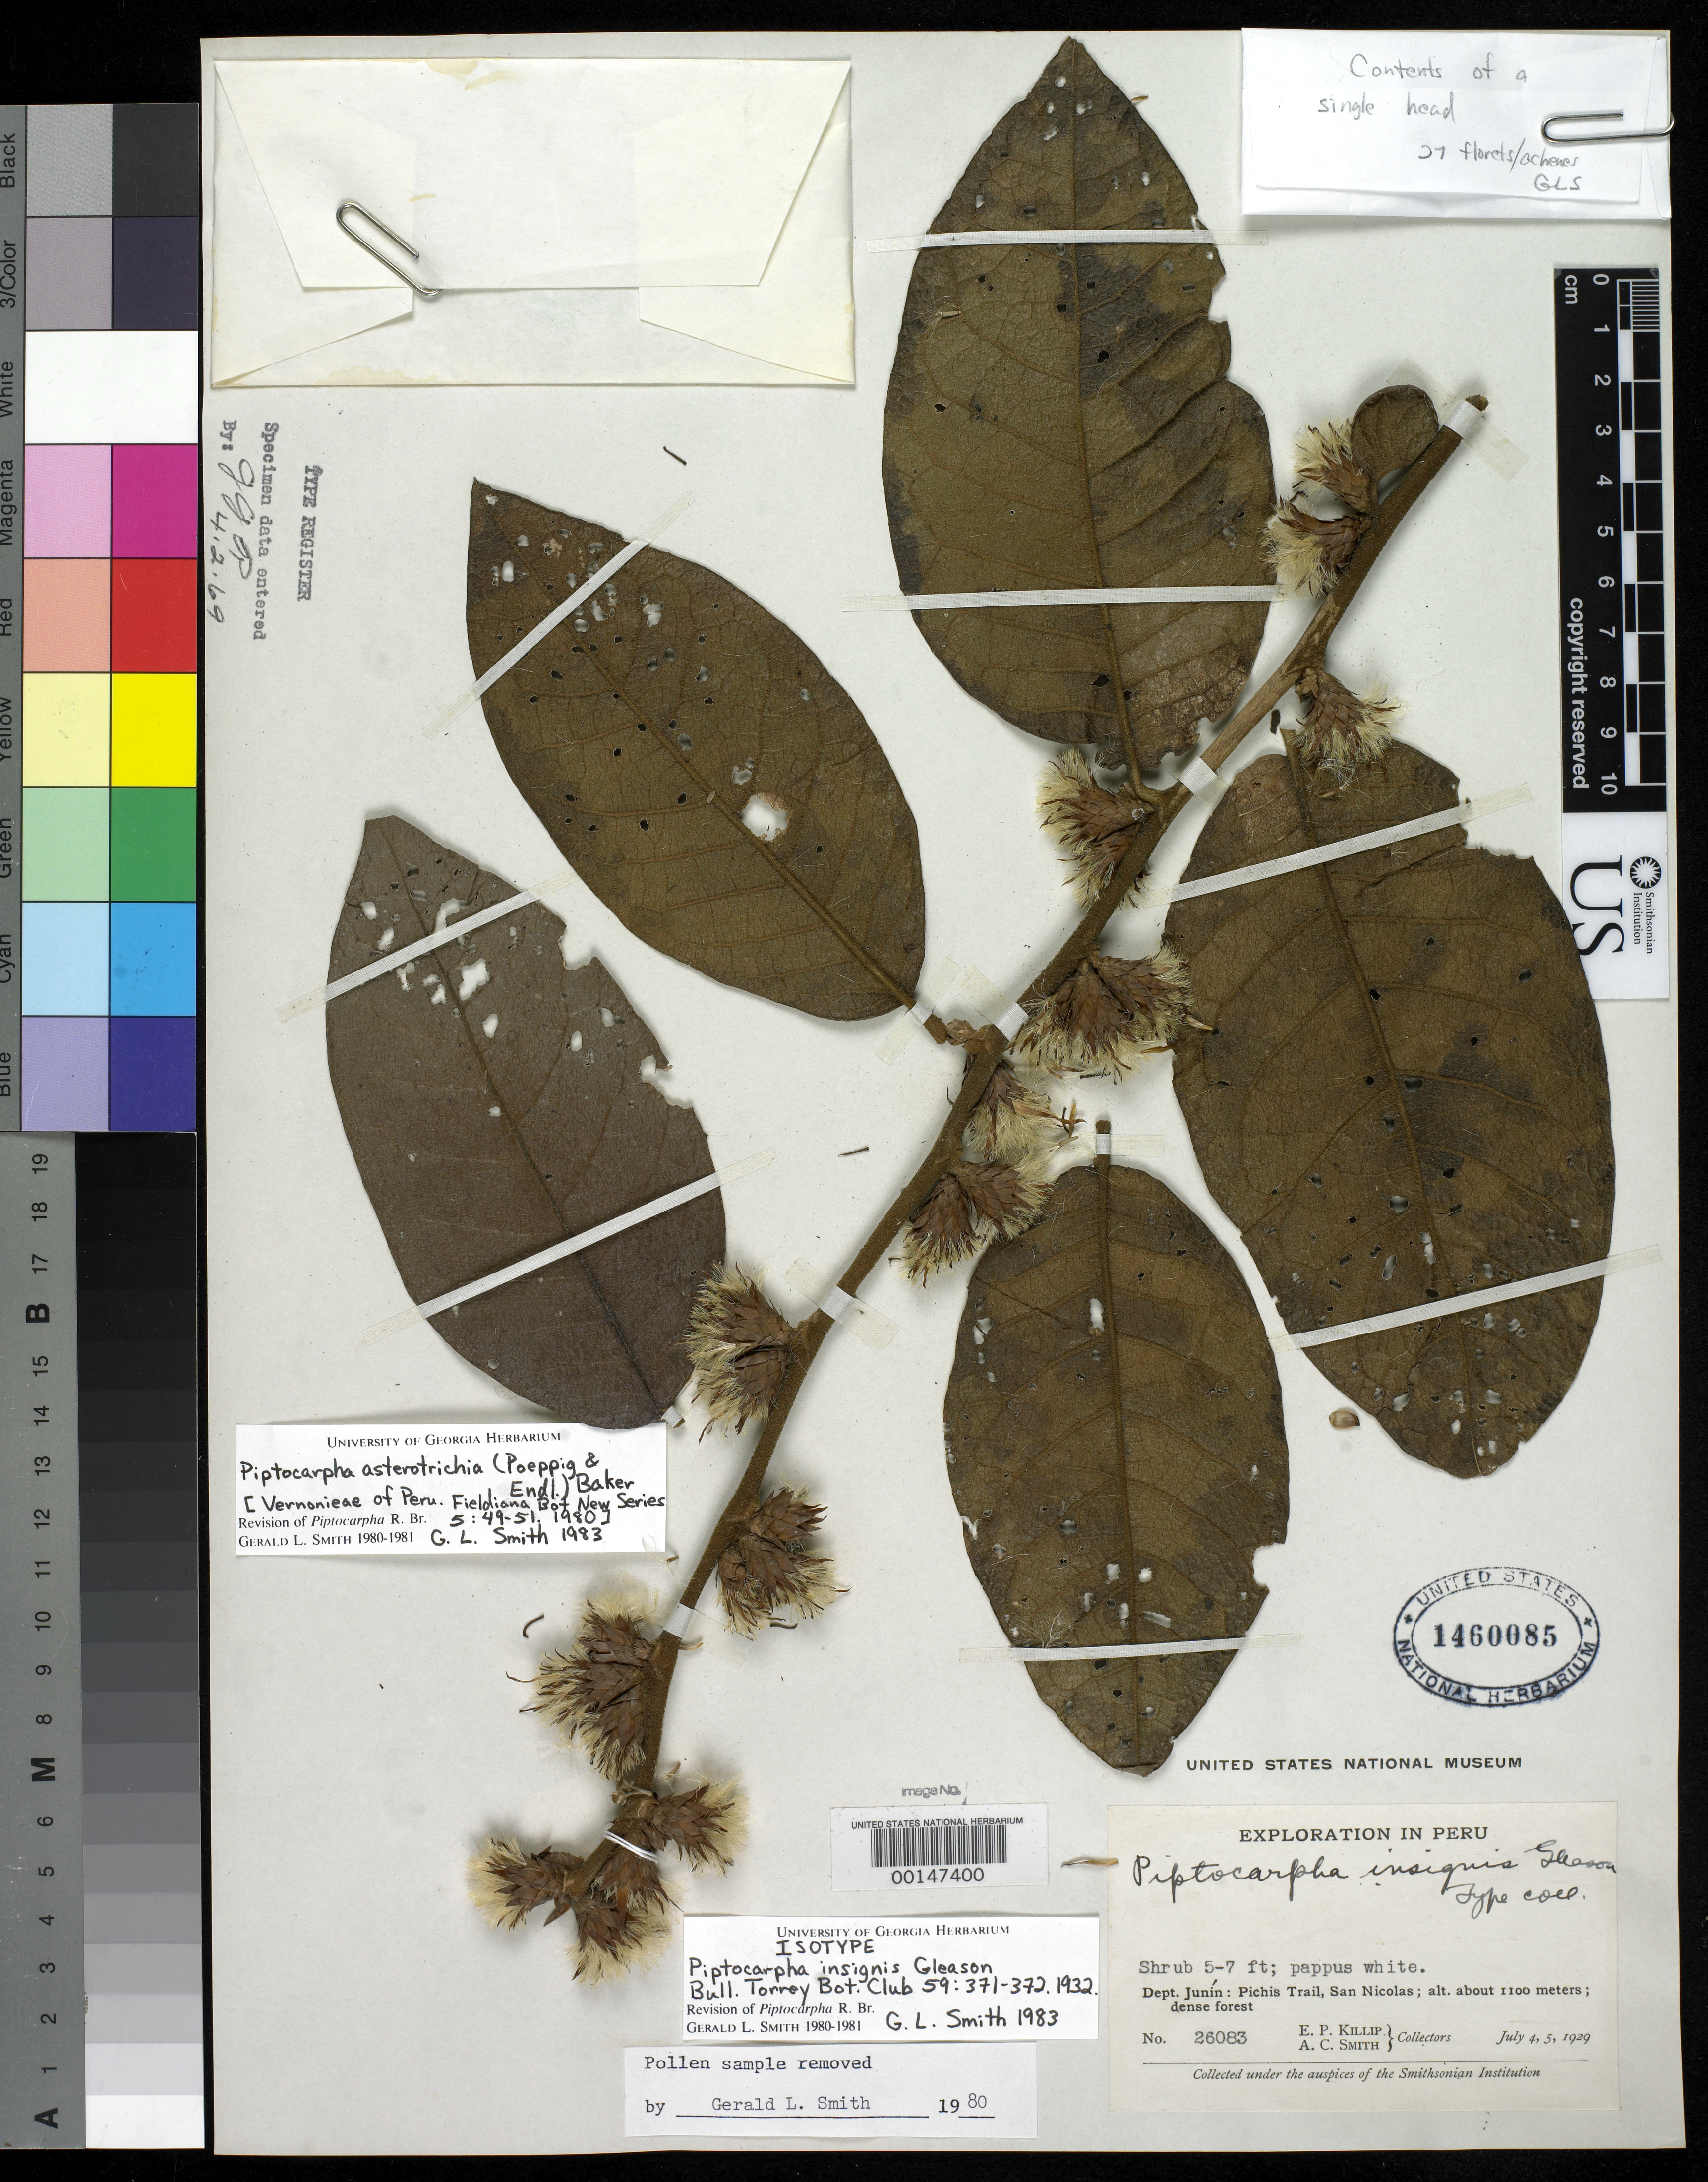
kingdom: Plantae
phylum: Tracheophyta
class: Magnoliopsida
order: Asterales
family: Asteraceae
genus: Piptocarpha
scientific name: Piptocarpha insignis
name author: Gleason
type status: Isotype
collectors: E. P. Killip & A. C. Smith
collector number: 26083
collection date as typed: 04 Jan 1929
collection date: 1929-01-04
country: Peru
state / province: Junín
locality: San Nicolas.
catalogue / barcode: US 1460085